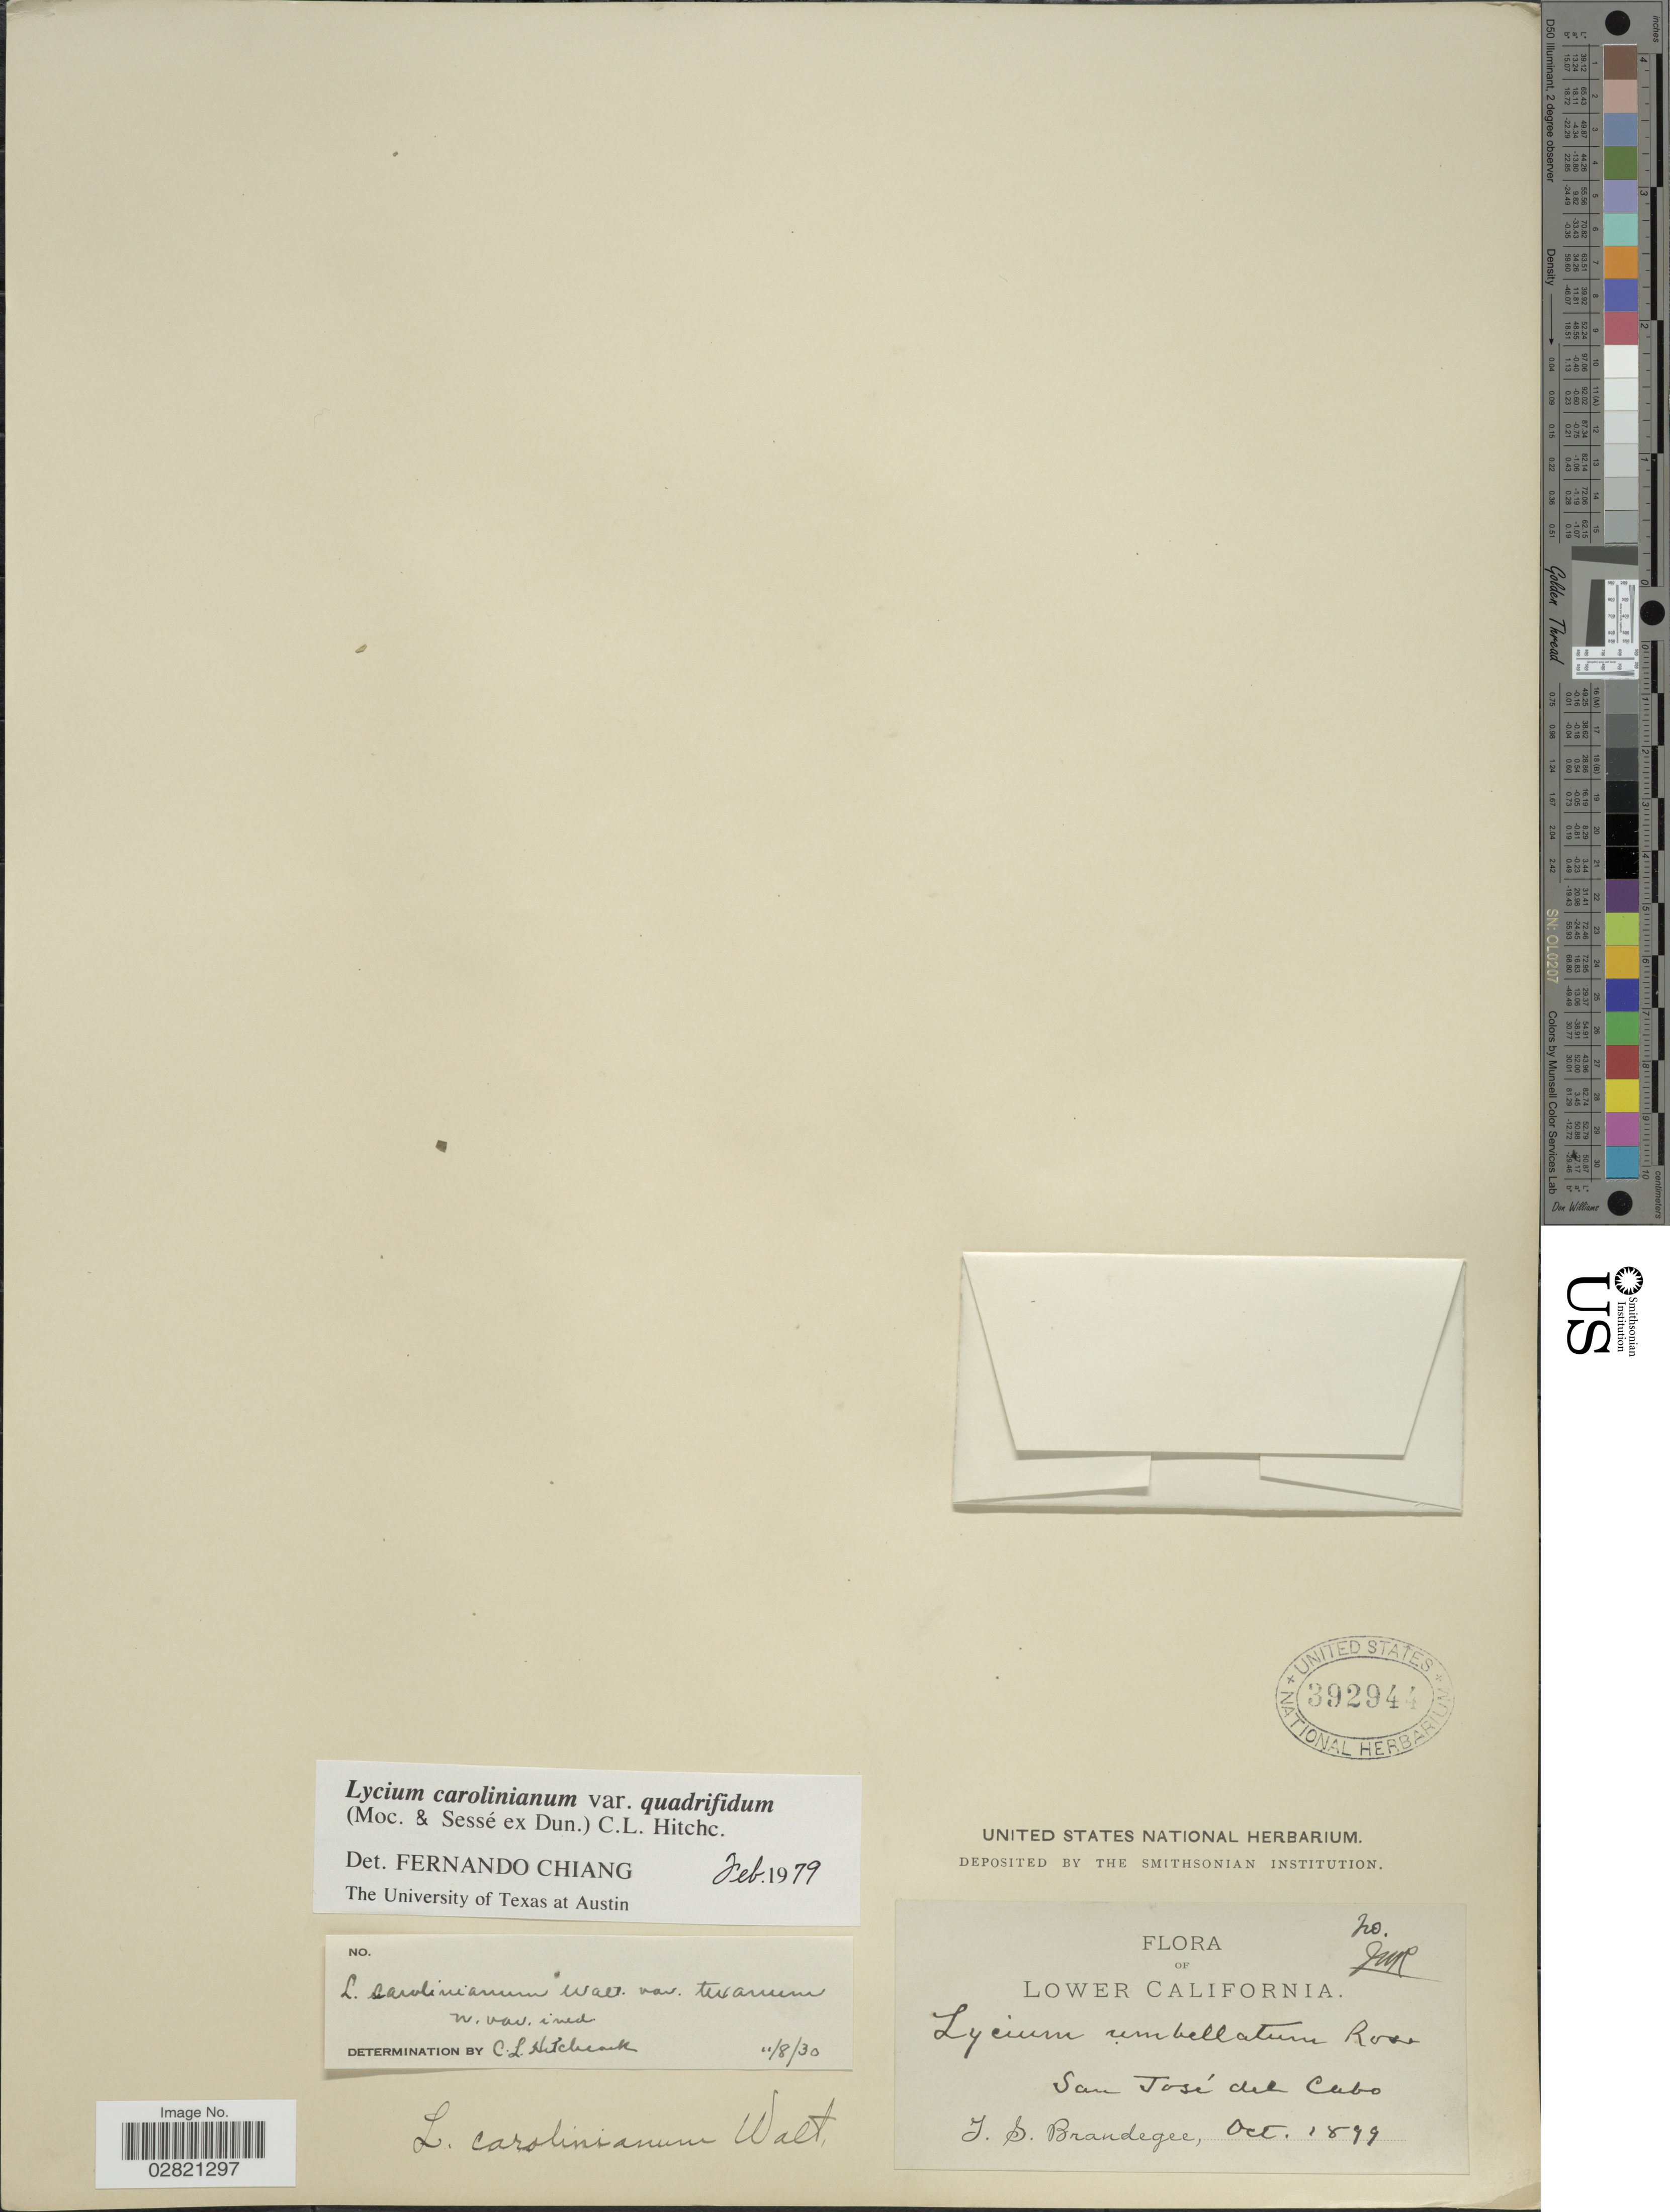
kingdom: Plantae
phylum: Tracheophyta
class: Magnoliopsida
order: Solanales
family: Solanaceae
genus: Lycium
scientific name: Lycium carolinianum var. quadrifidum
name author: Walter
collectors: T. S. Brandegee (herbarium)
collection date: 1899-10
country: Mexico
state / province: Baja California Sur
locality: Lower California, San José del Cabo.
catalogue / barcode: US 392944